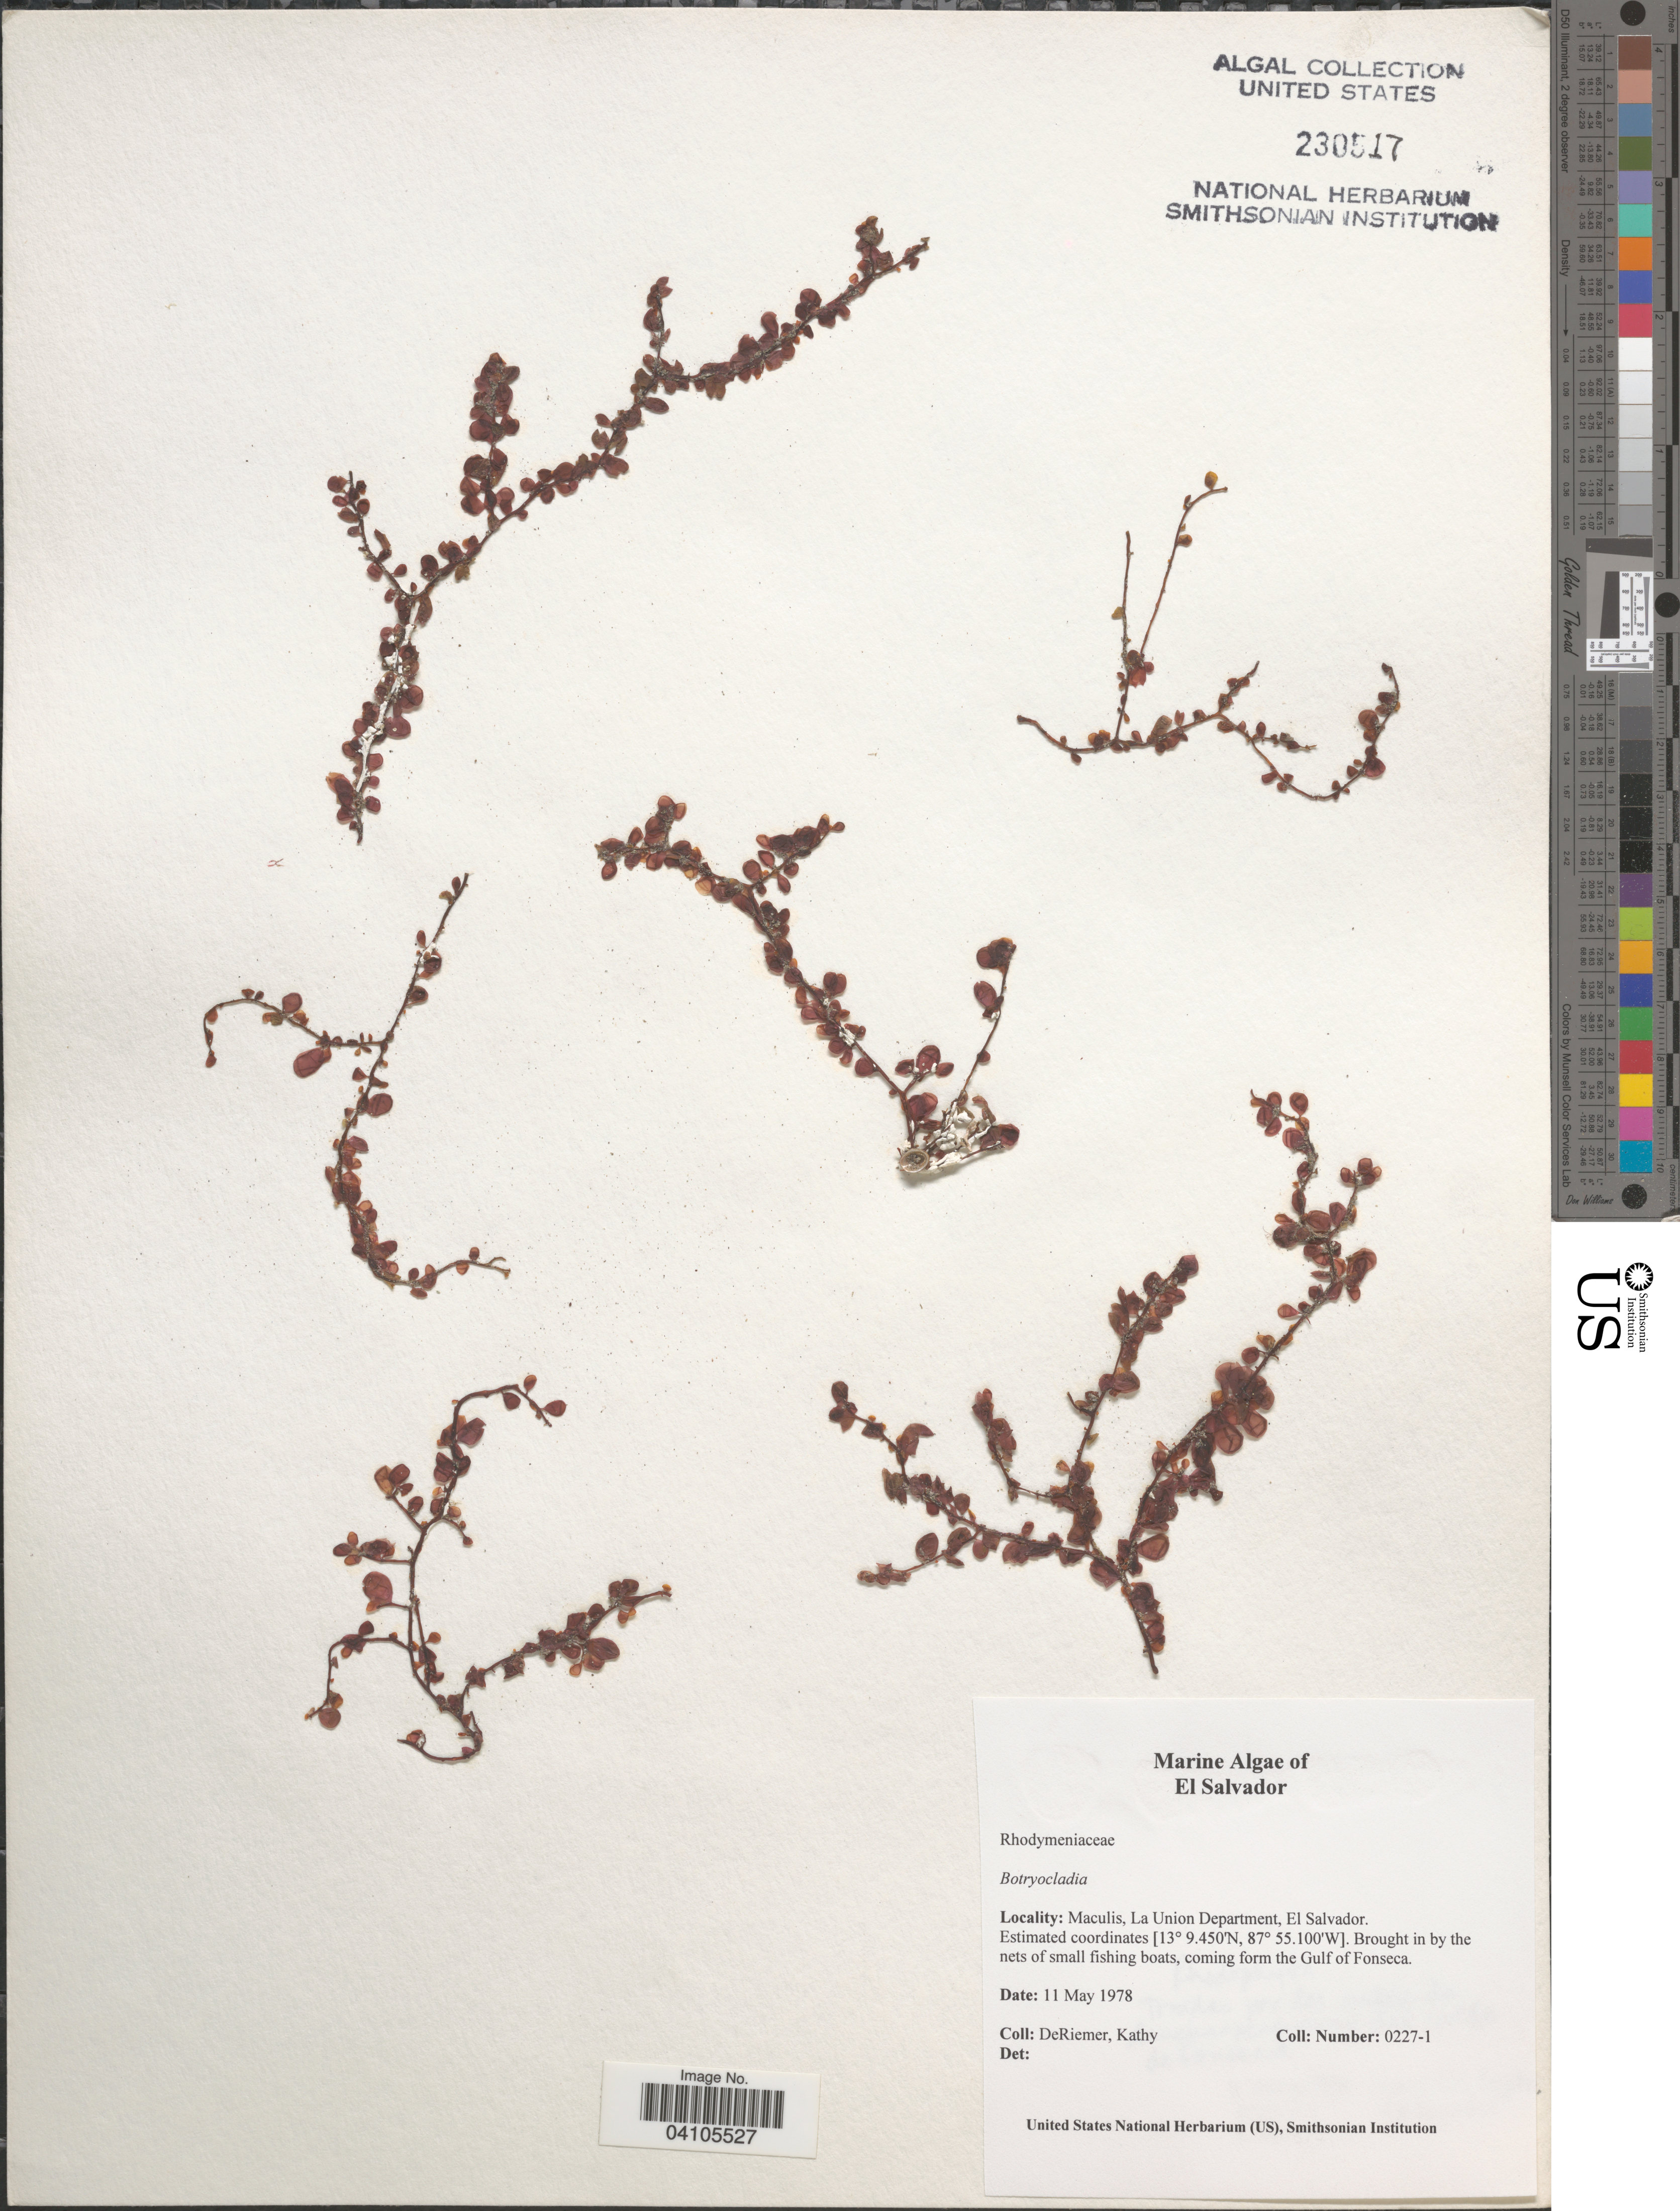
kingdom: Plantae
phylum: Rhodophyta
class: Florideophyceae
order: Rhodymeniales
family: Rhodymeniaceae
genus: Botryocladia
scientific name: Botryocladia sp.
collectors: K. DeRiemer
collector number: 0227-1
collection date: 1978-05-11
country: El Salvador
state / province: La Union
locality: Maculis, La Union Department.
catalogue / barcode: US 230517